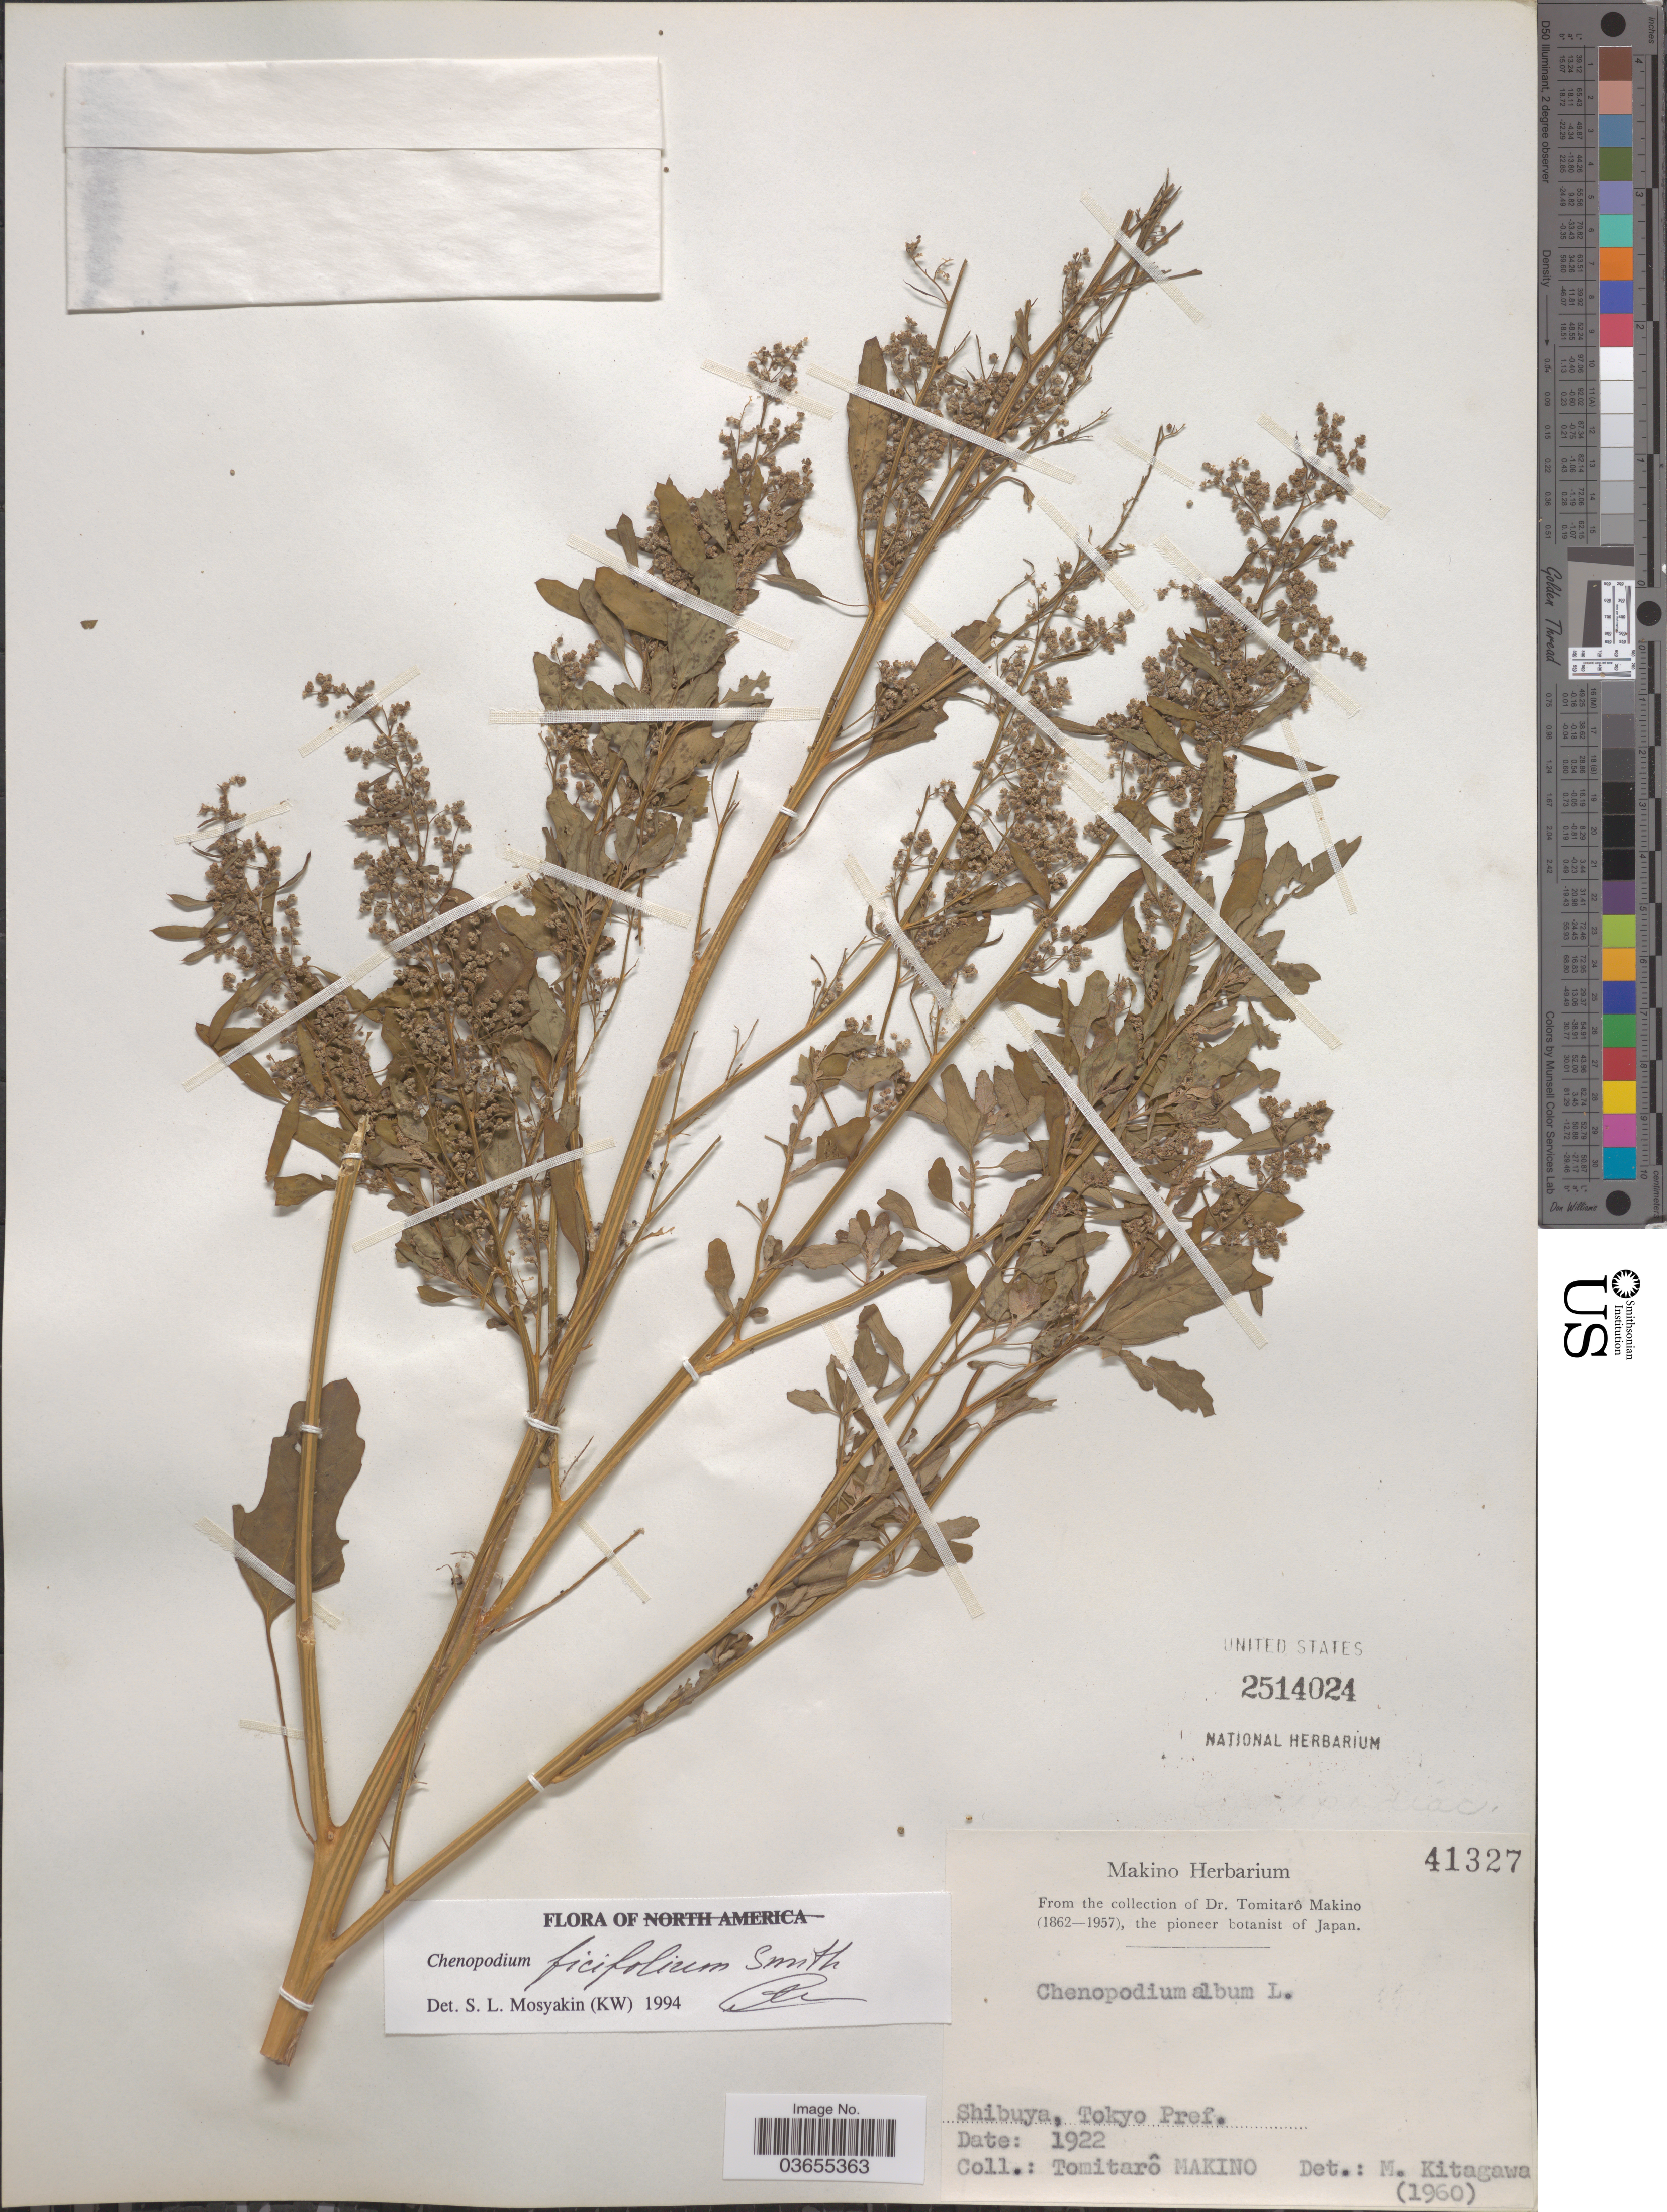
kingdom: Plantae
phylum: Tracheophyta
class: Magnoliopsida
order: Caryophyllales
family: Amaranthaceae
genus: Chenopodium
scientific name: Chenopodium ficifolium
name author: Sm.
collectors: T. Makino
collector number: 41327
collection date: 1922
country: Japan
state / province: Tokyo, Federal City of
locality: Shibuya, Tokyo Pref.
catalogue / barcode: US 2514024